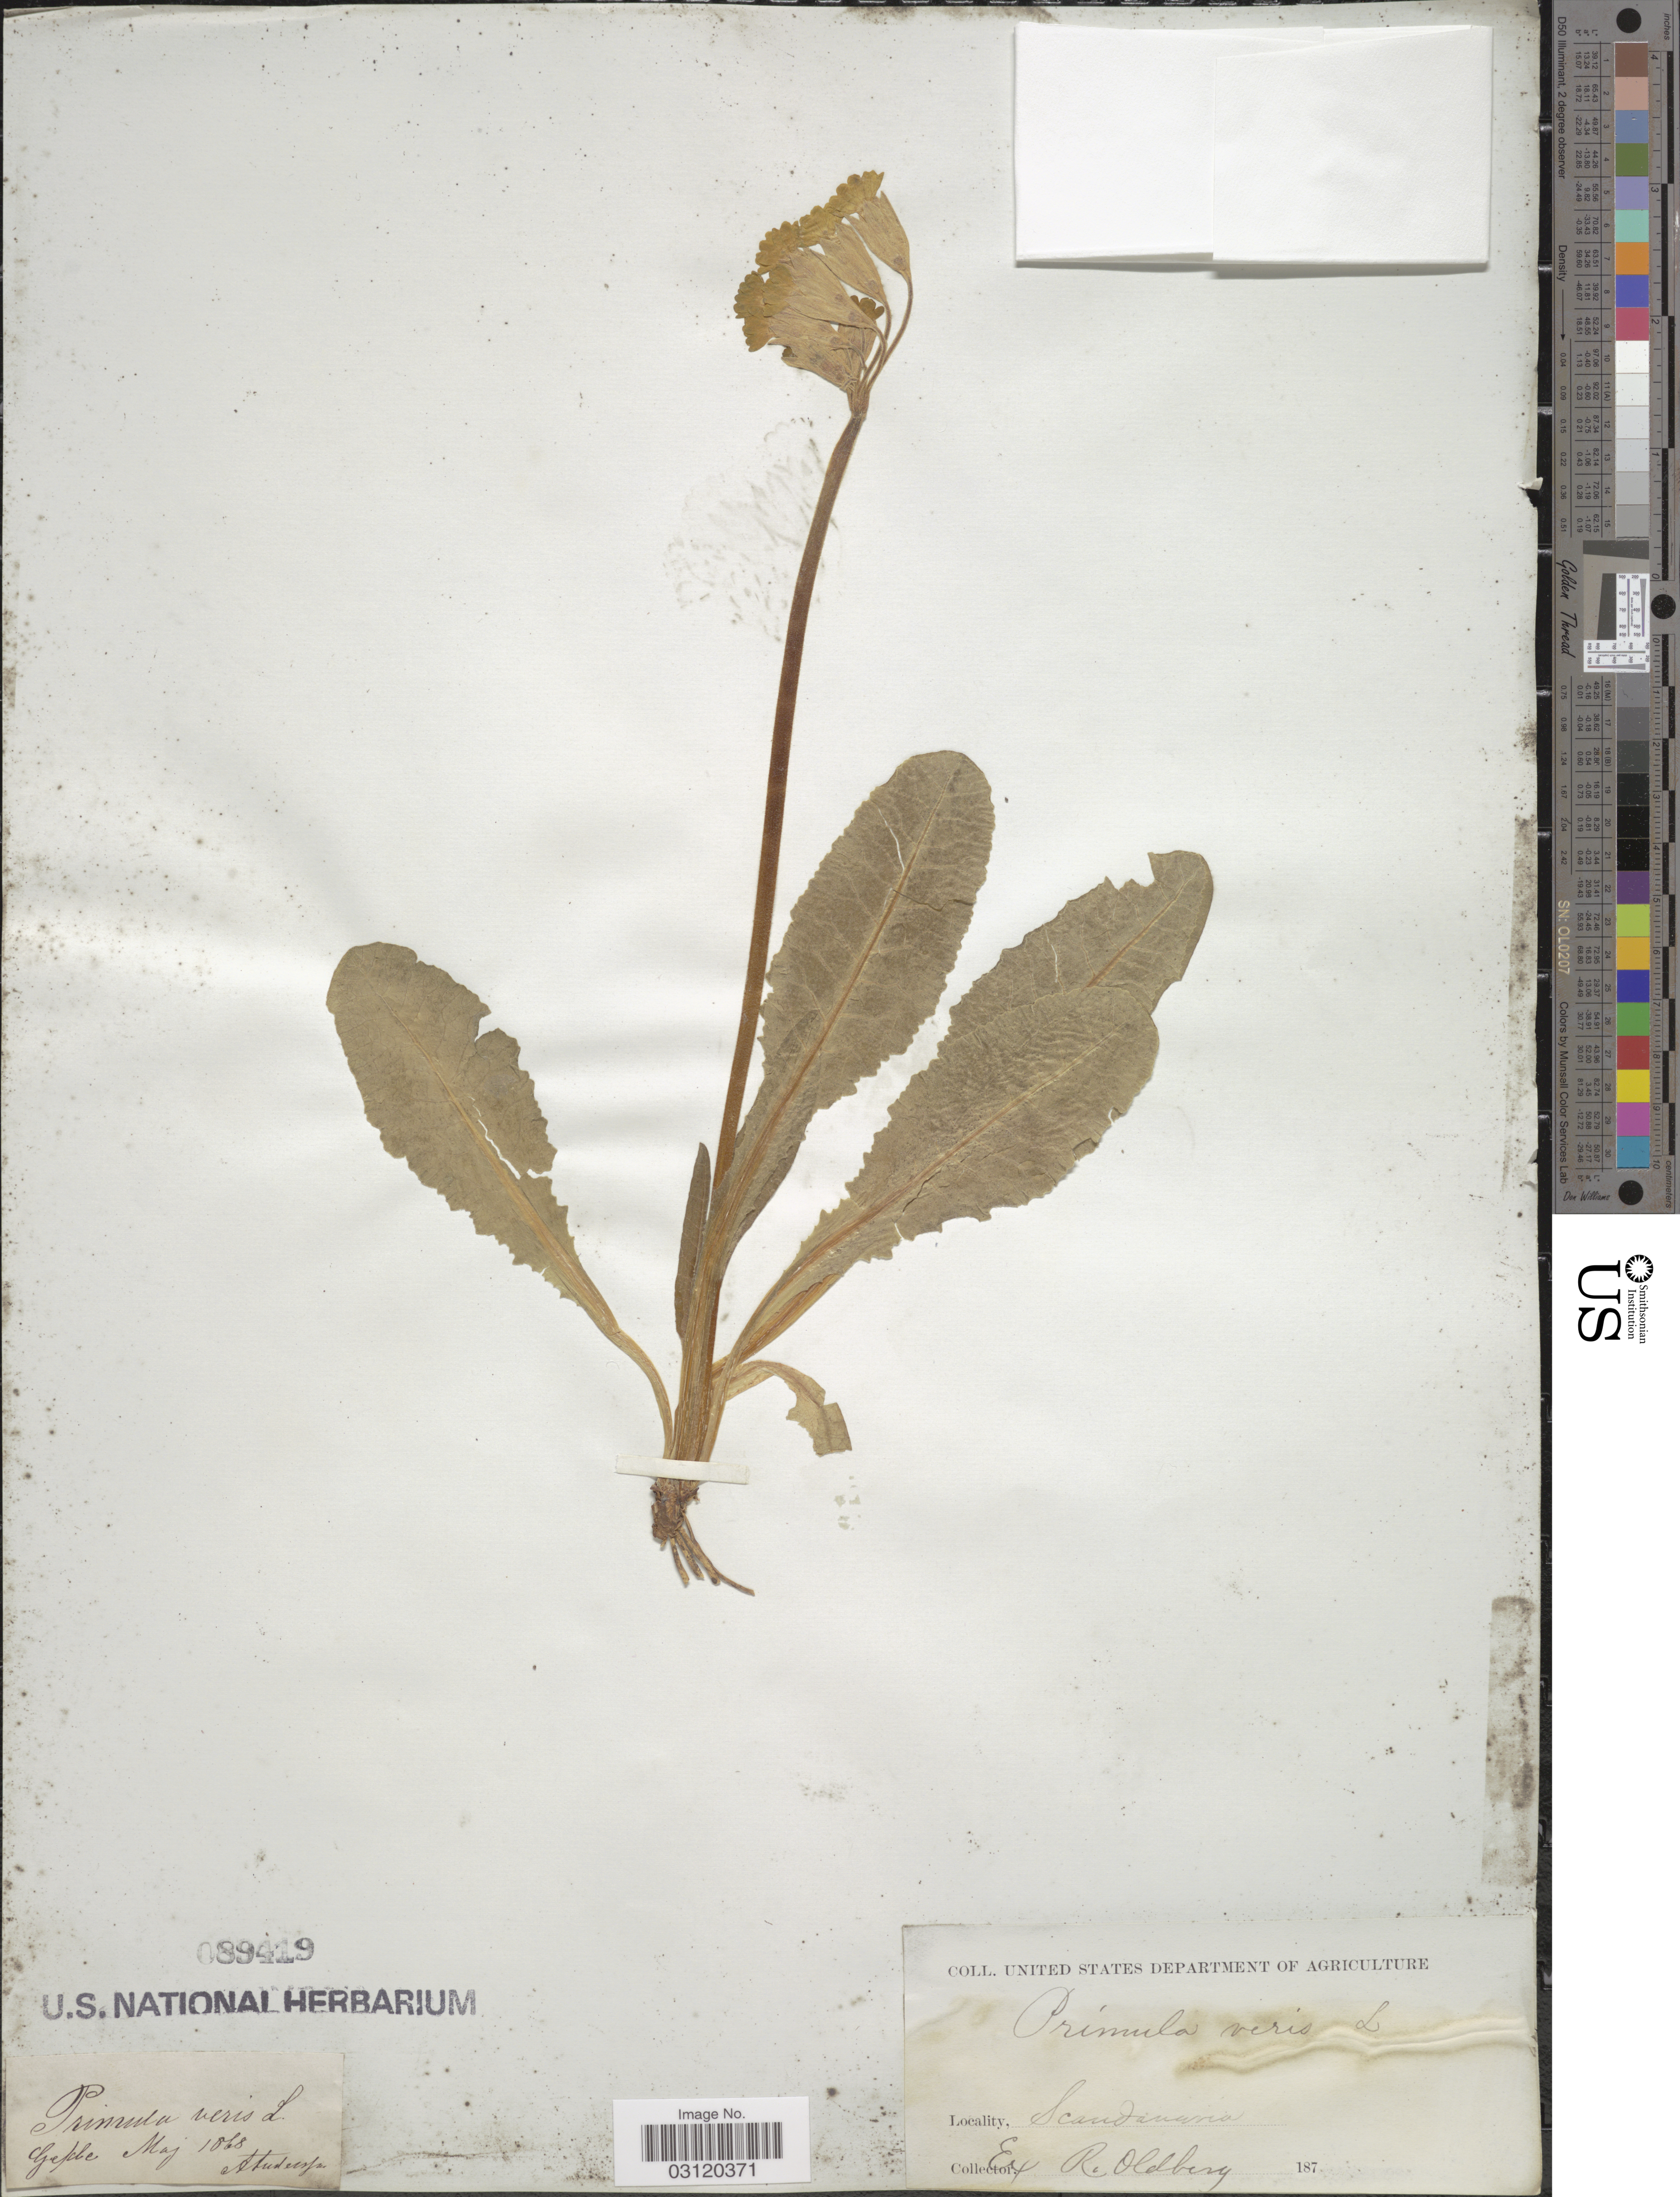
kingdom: Plantae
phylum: Tracheophyta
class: Magnoliopsida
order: Ericales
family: Primulaceae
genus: Primula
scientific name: Primula veris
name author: L.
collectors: R. Oldberg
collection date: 1868-05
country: Sweden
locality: Gefle. Scandinavia.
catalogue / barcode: US 89419